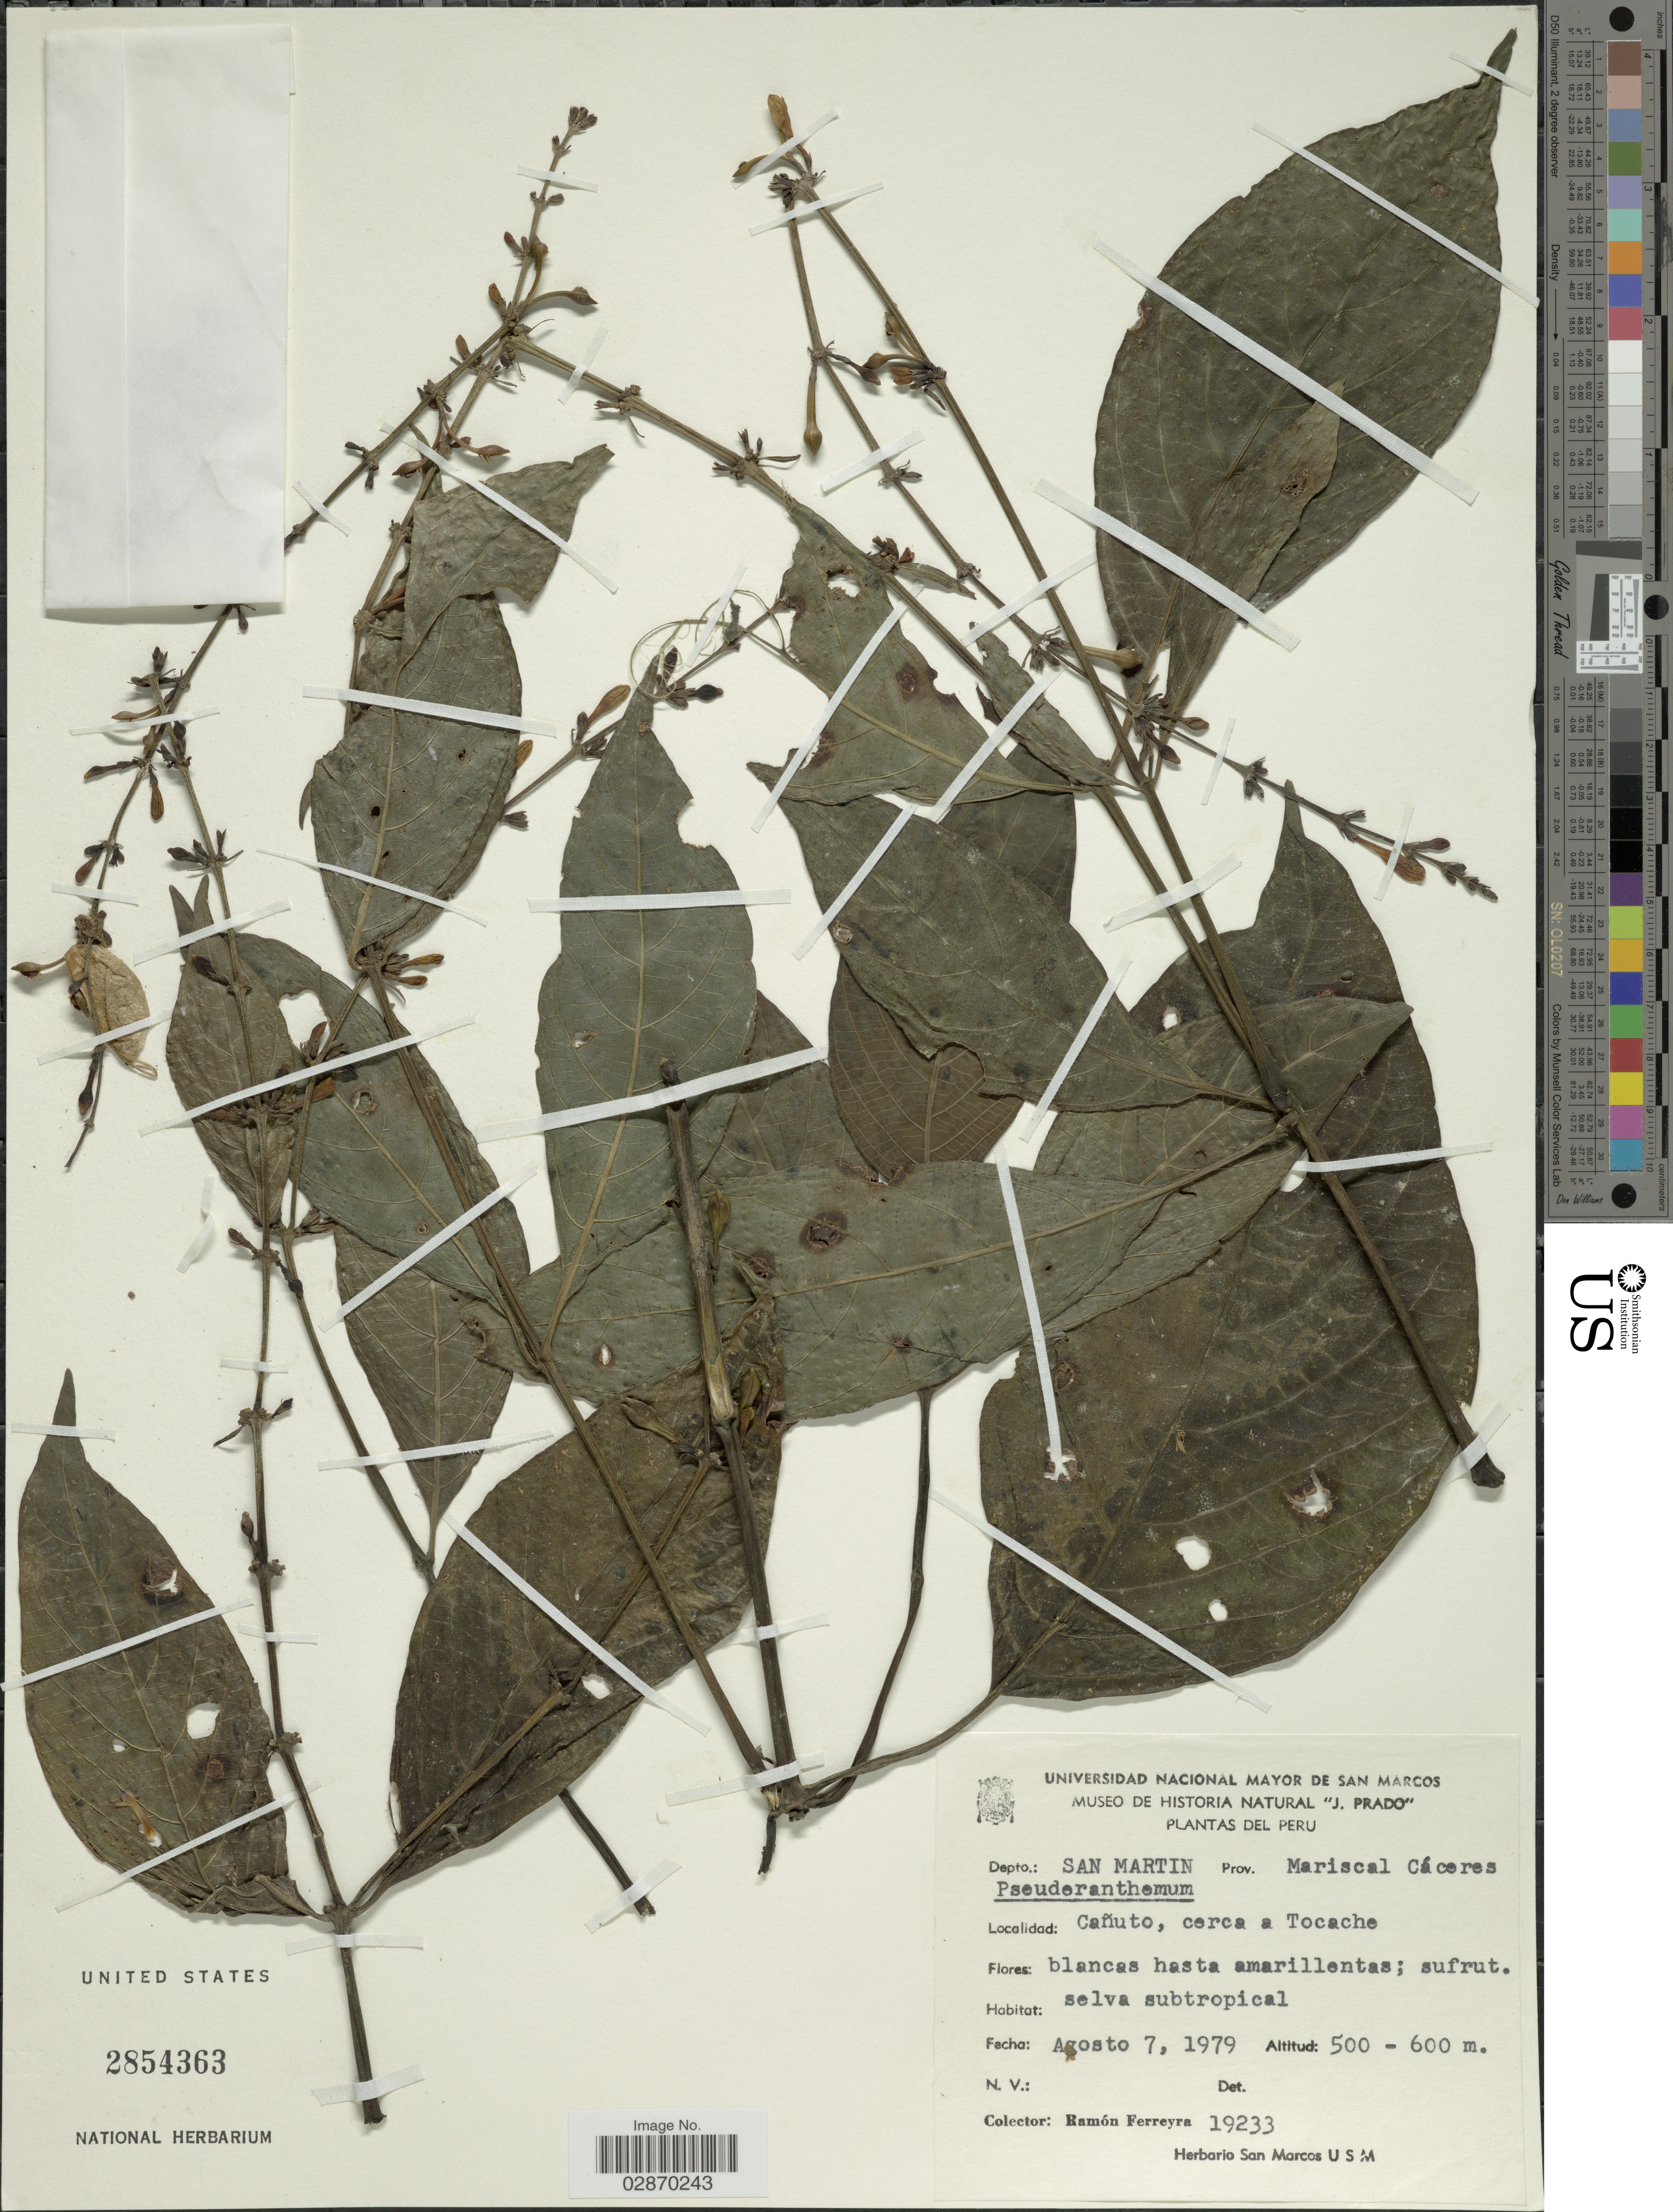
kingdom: Plantae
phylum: Tracheophyta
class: Magnoliopsida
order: Lamiales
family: Acanthaceae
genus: Pseuderanthemum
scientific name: Pseuderanthemum sp.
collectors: R. A. Ferreyra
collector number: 19233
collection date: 1979-08-07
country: Peru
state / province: San Martín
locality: Depto.: San Martin, Prov. Mariscal Cáceres. Cañuto, cerca a Tocache.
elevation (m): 500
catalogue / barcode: US 2854363